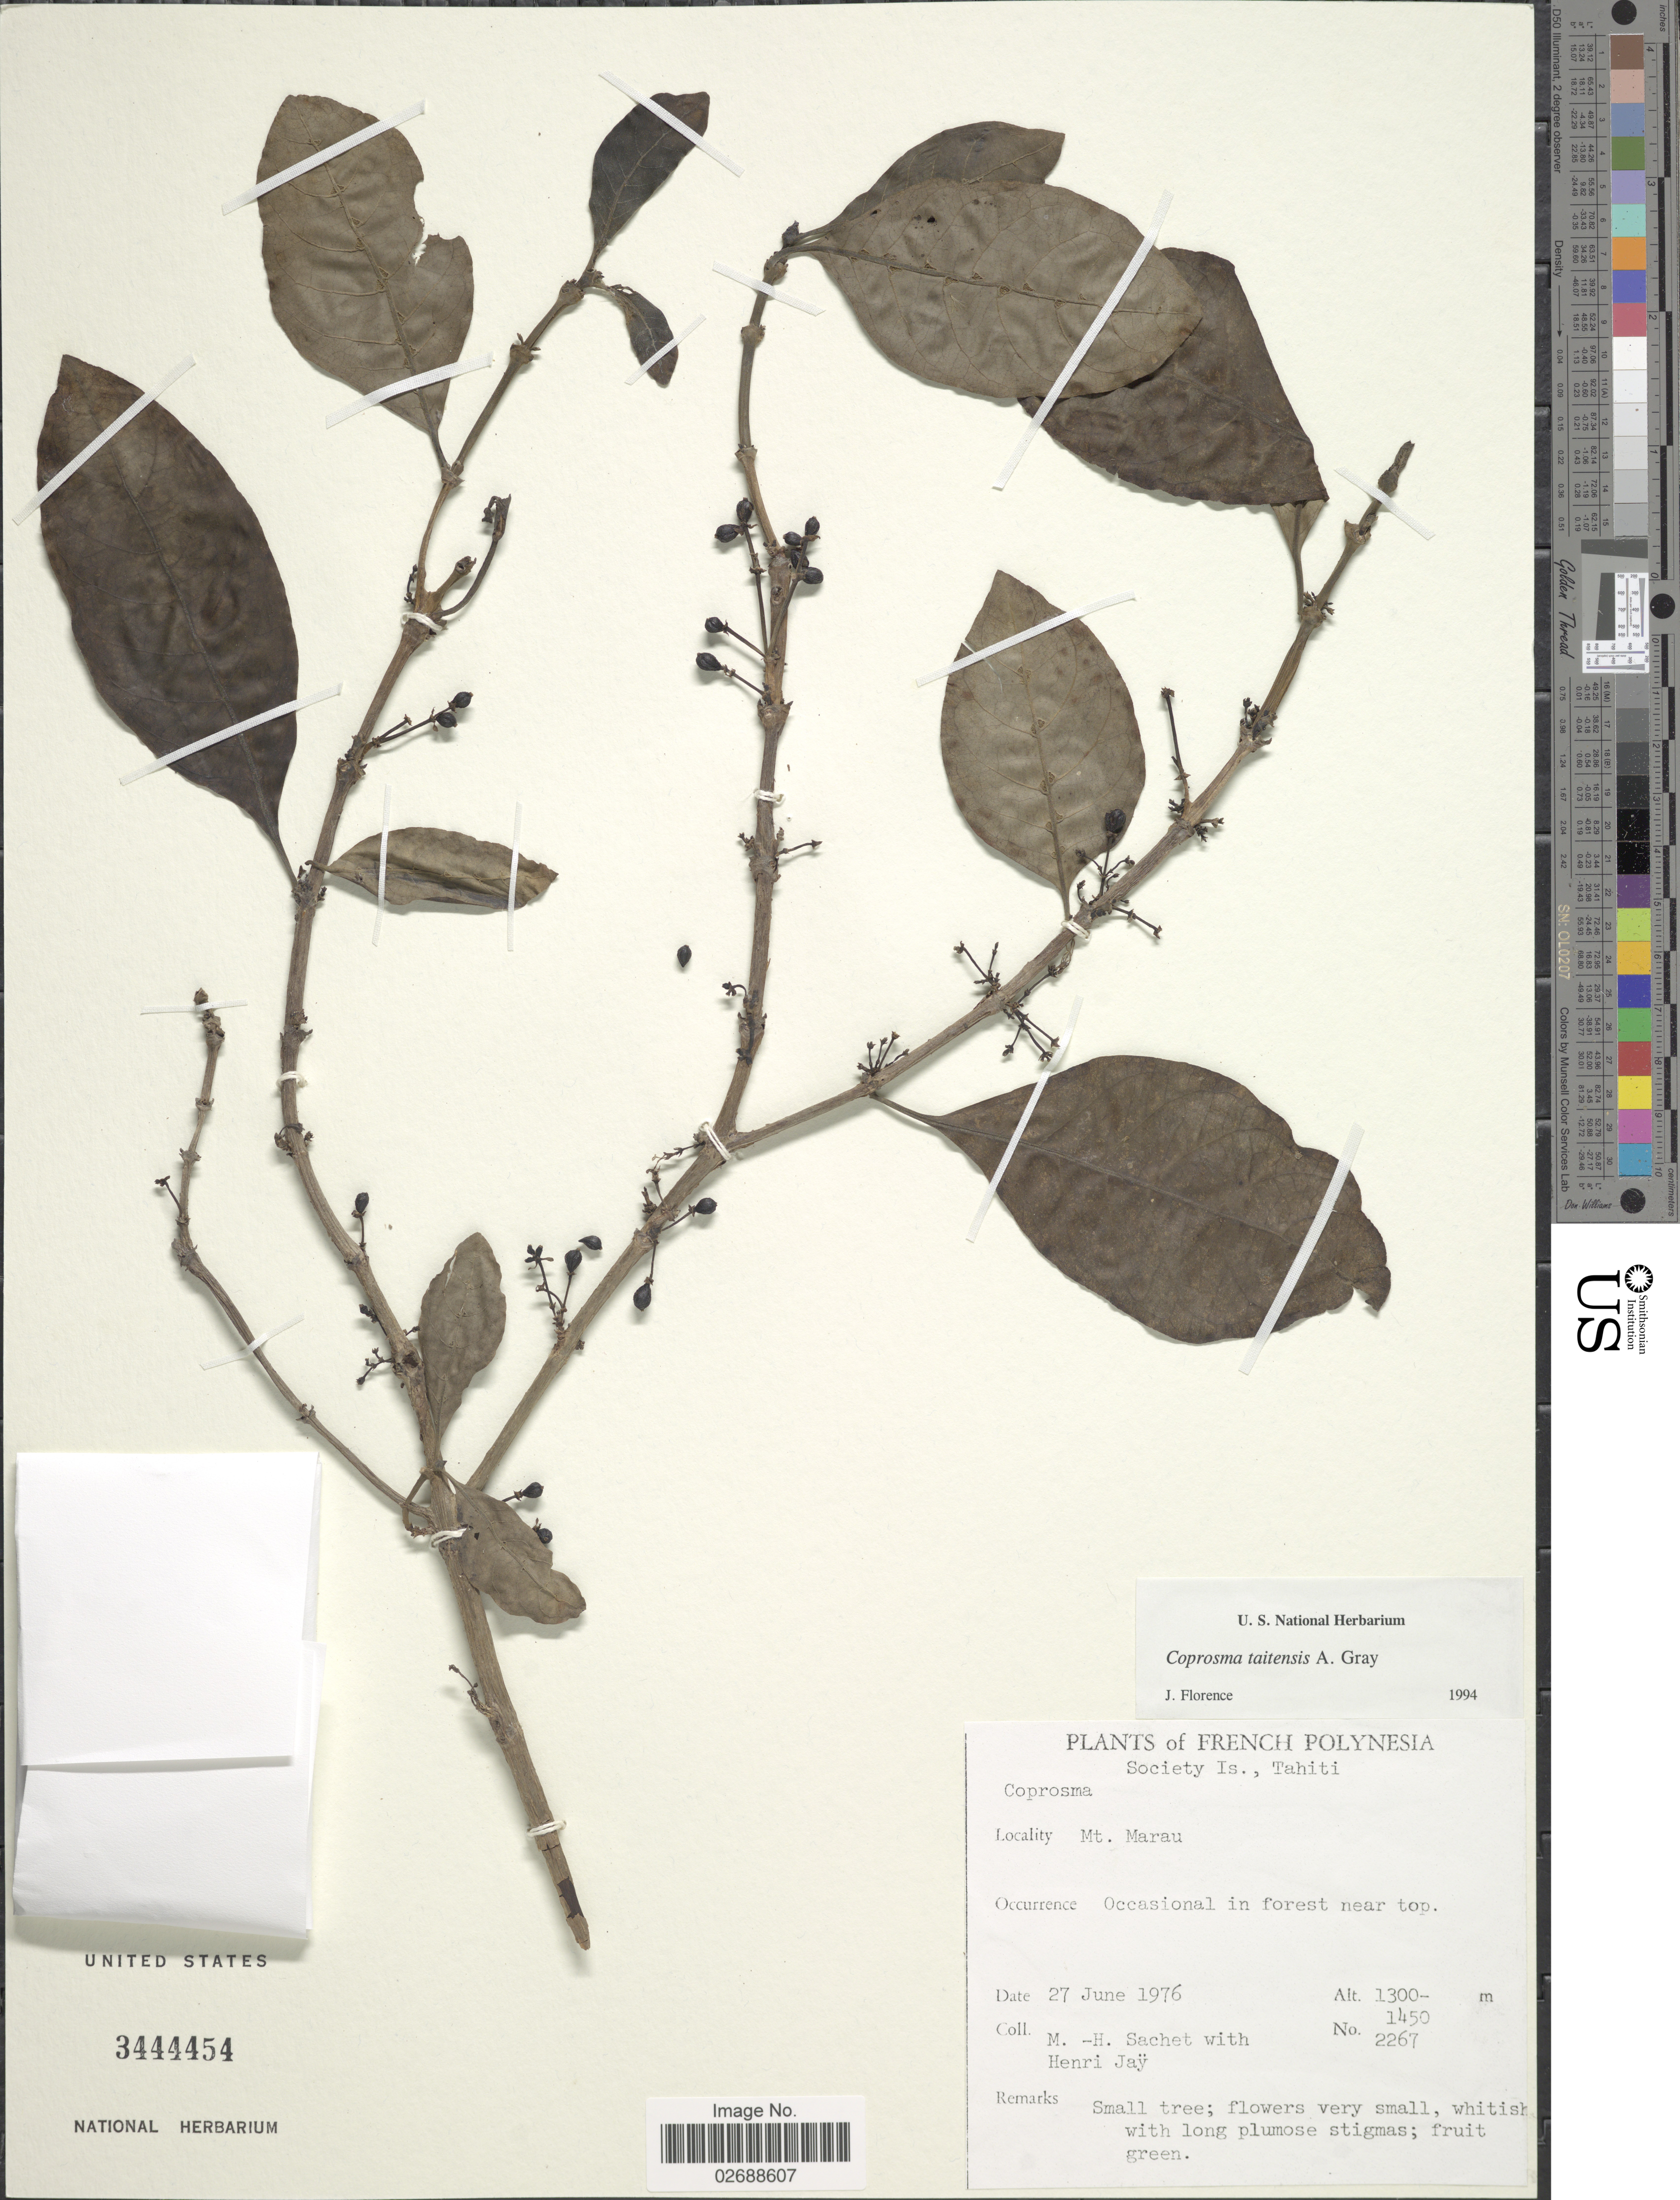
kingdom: Plantae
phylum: Tracheophyta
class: Magnoliopsida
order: Gentianales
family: Rubiaceae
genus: Coprosma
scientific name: Coprosma tahitensis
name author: A. Gray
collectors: M.-H. Sachet & H. Jay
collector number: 2267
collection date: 1976-06-27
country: French Polynesia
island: Tahiti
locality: Society Is., Tahiti. Mt. Marau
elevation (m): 1300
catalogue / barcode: US 3444454